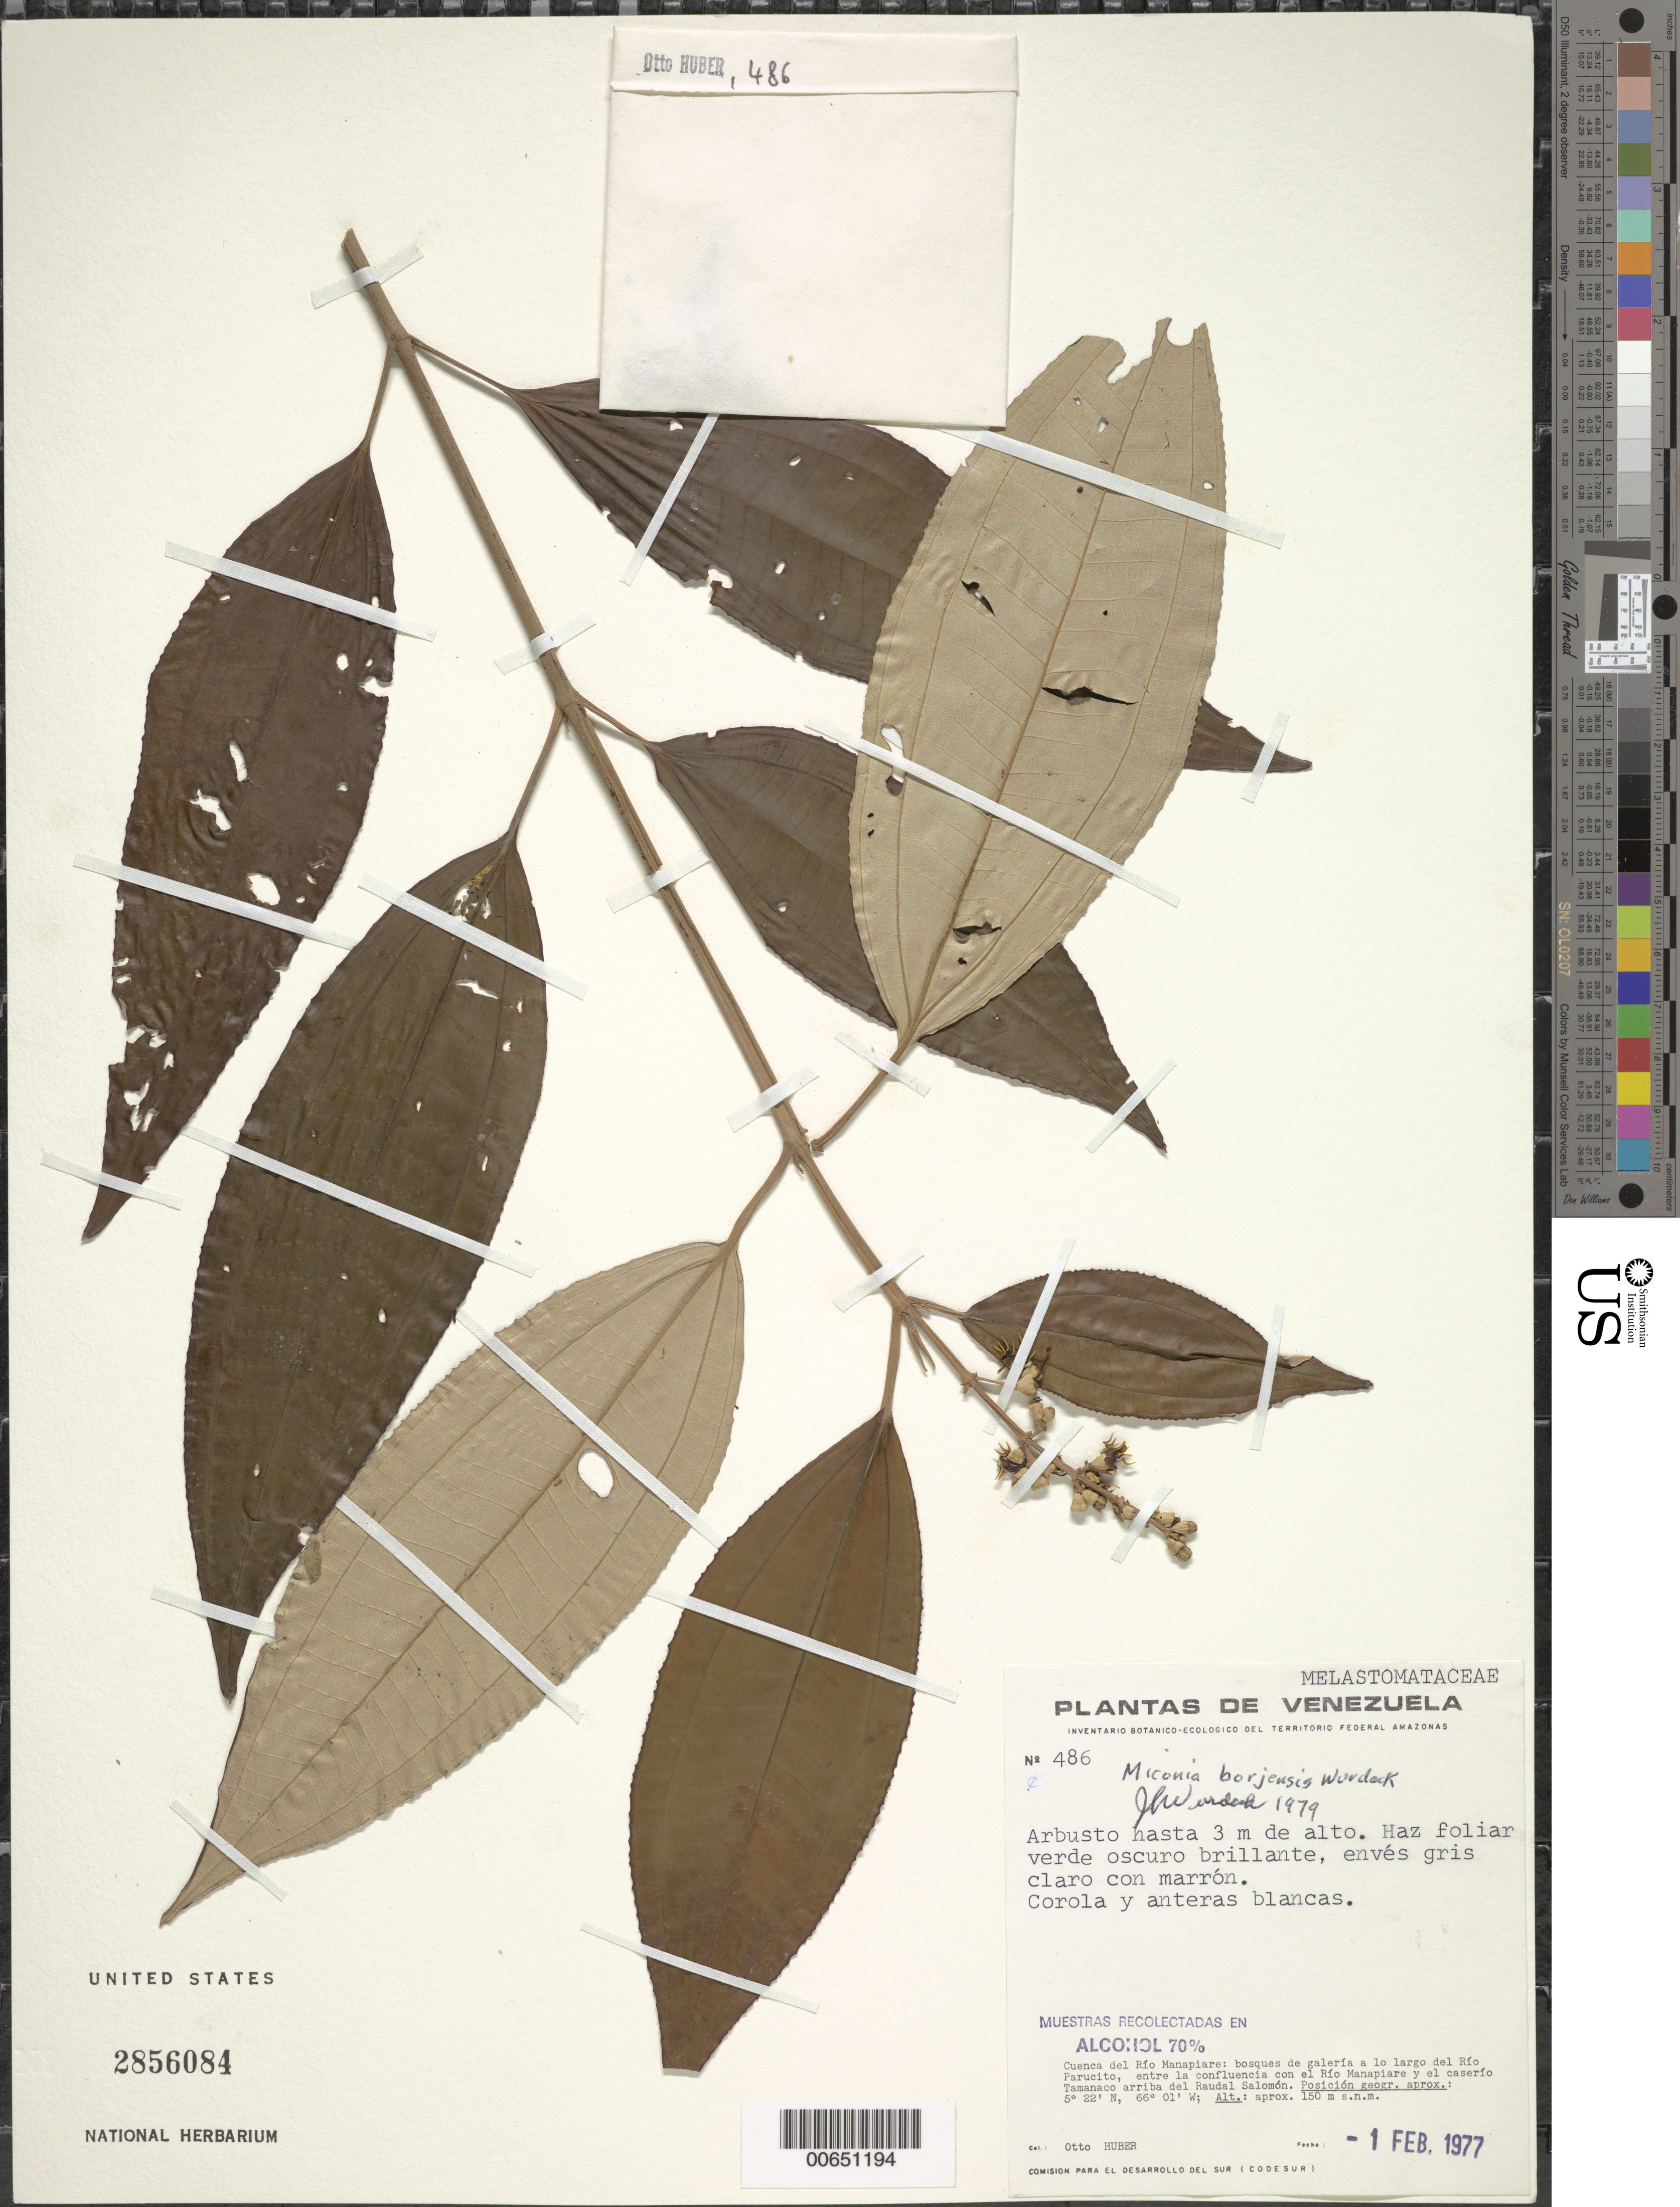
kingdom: Plantae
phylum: Tracheophyta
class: Magnoliopsida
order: Myrtales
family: Melastomataceae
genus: Miconia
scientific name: Miconia borjensis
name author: Wurdack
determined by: Wurdack, John J., (US), US (UNITED STATES)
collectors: O. Huber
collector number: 486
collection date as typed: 1-Feb-77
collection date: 1977-02-01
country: Venezuela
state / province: Amazonas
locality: Río Manapiare, Río Parucito, entre la confluencia con el río Manapiare y el caserío Tamanaco arriba del Raudal Salomon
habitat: Gallery forest along river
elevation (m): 150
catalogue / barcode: US 2856084